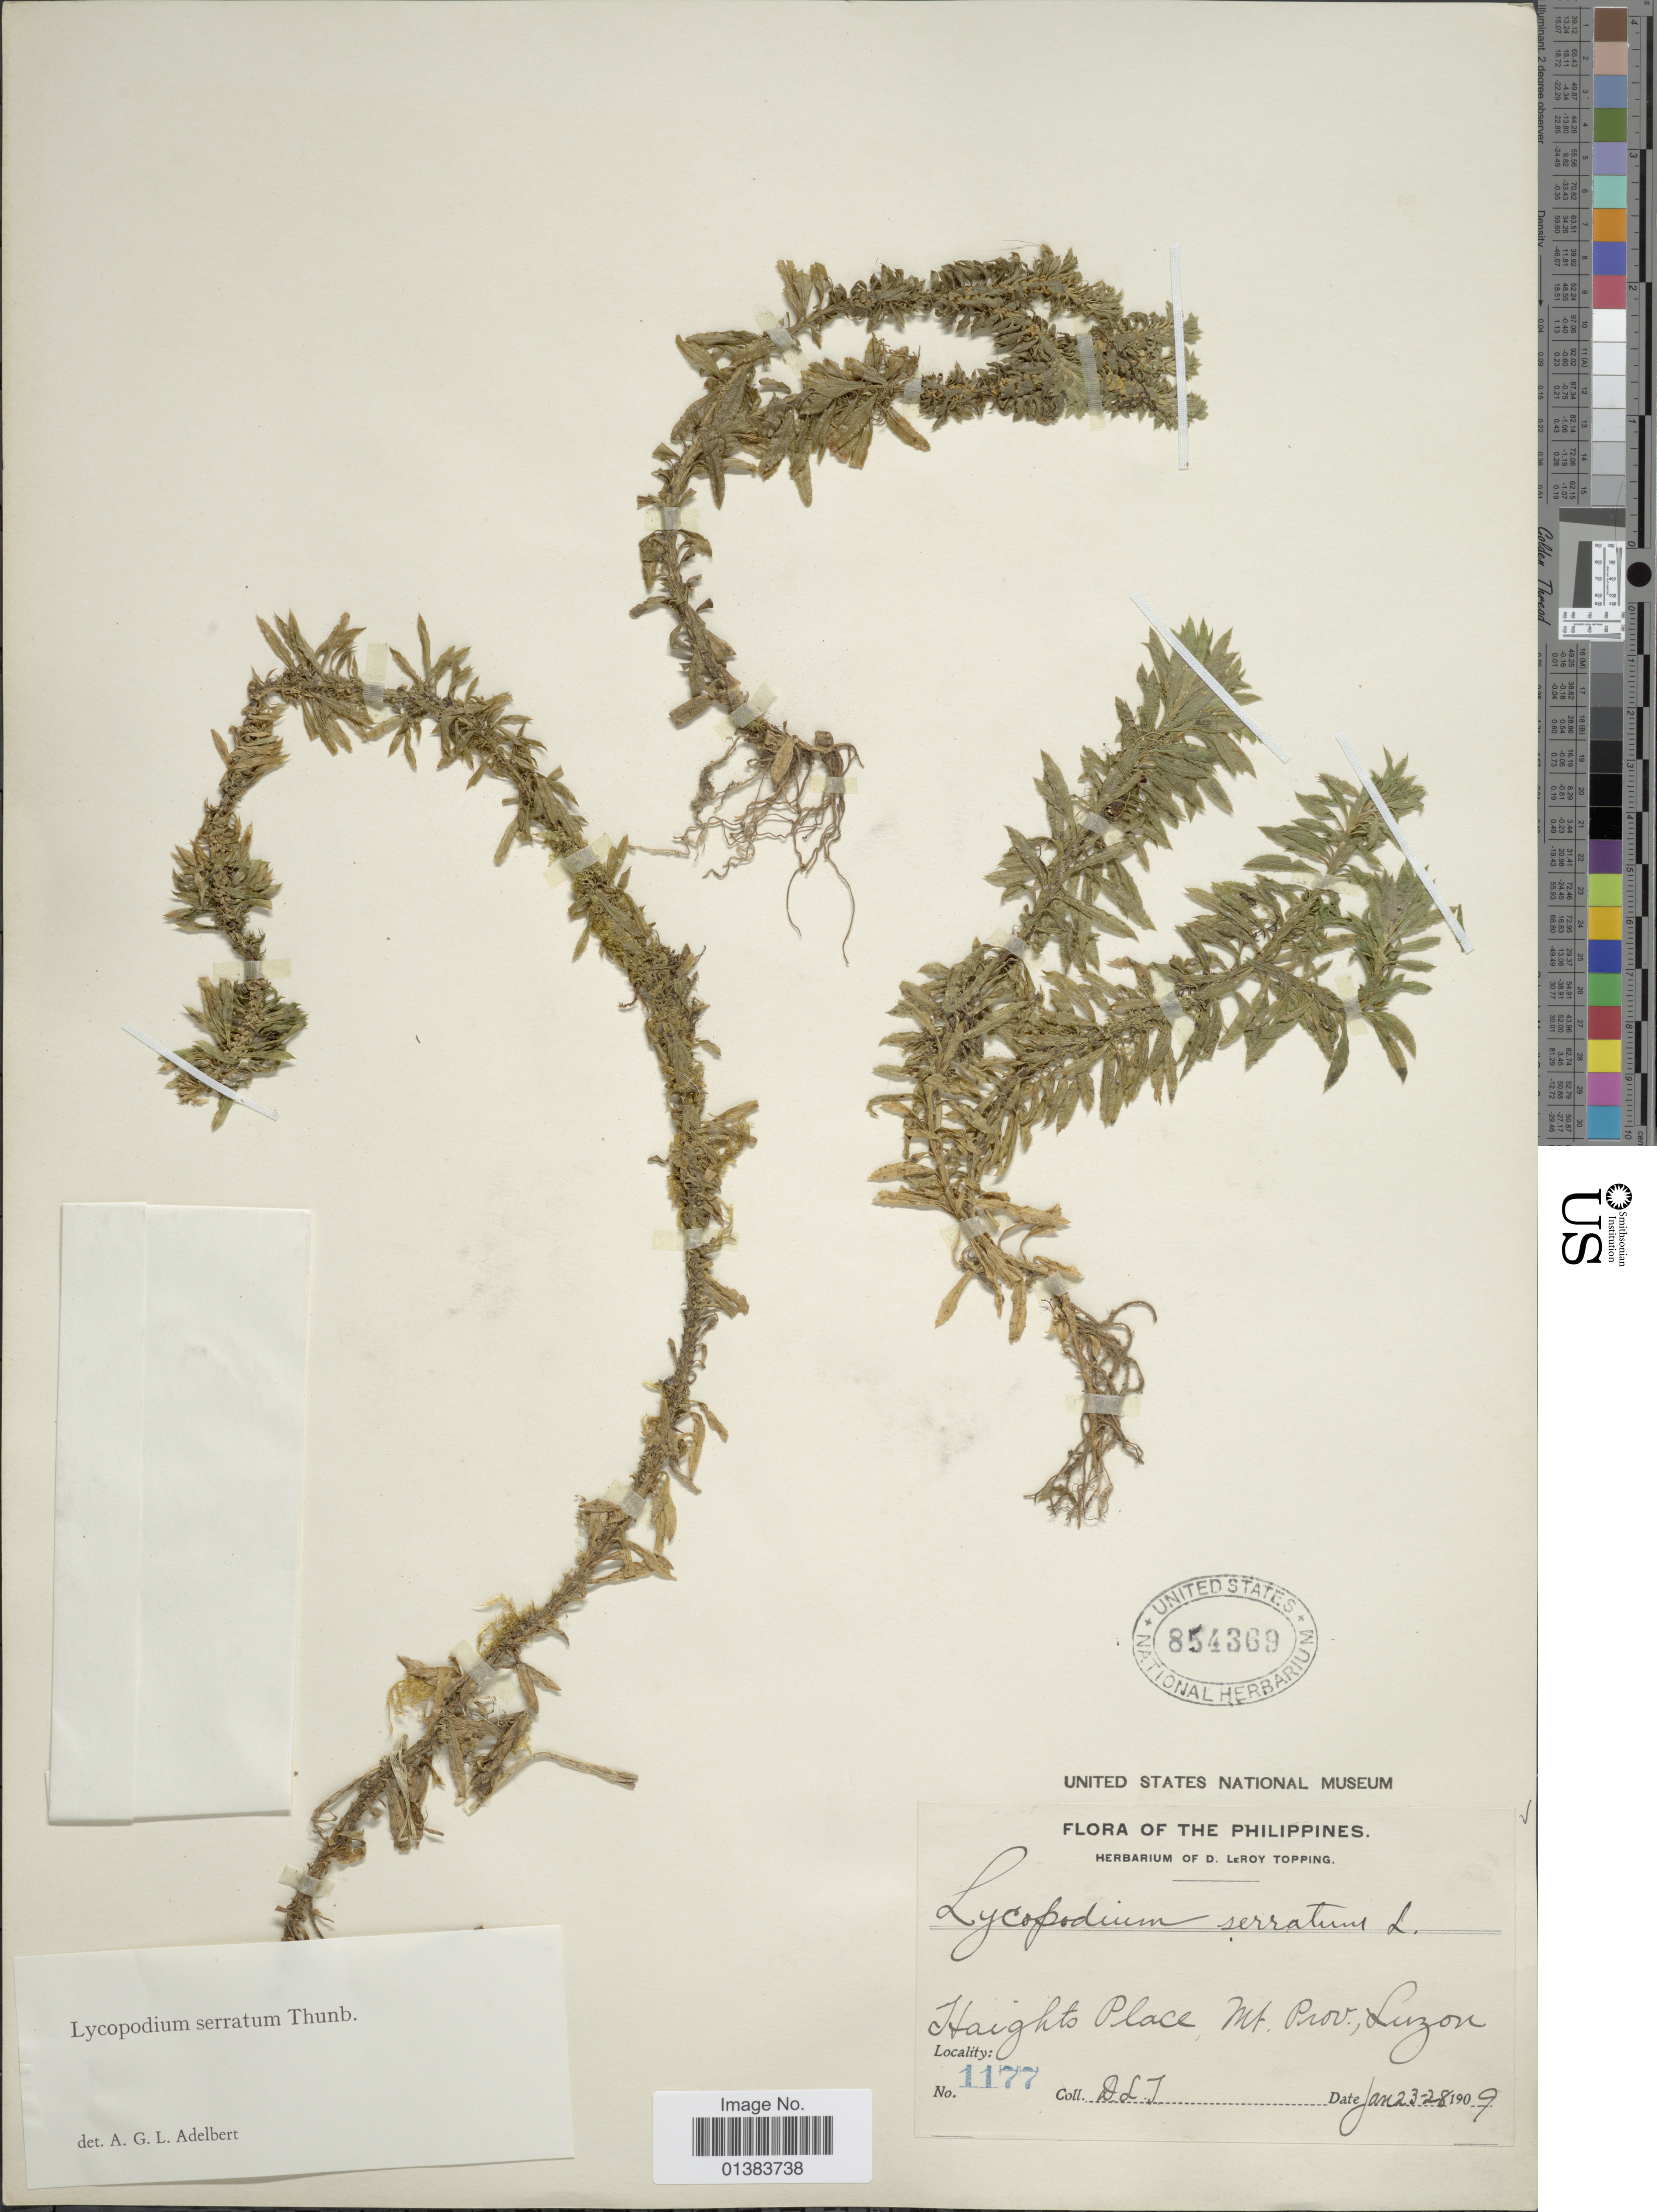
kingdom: Plantae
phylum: Tracheophyta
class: Lycopodiopsida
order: Lycopodiales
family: Lycopodiaceae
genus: Huperzia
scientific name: Huperzia serrata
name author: (Thunb.) Trevis.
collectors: D. L. Topping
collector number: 1177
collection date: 1909-01-23/1909-01-28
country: Philippines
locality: Haights Place, Mt. Prov., Luzon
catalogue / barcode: US 854369